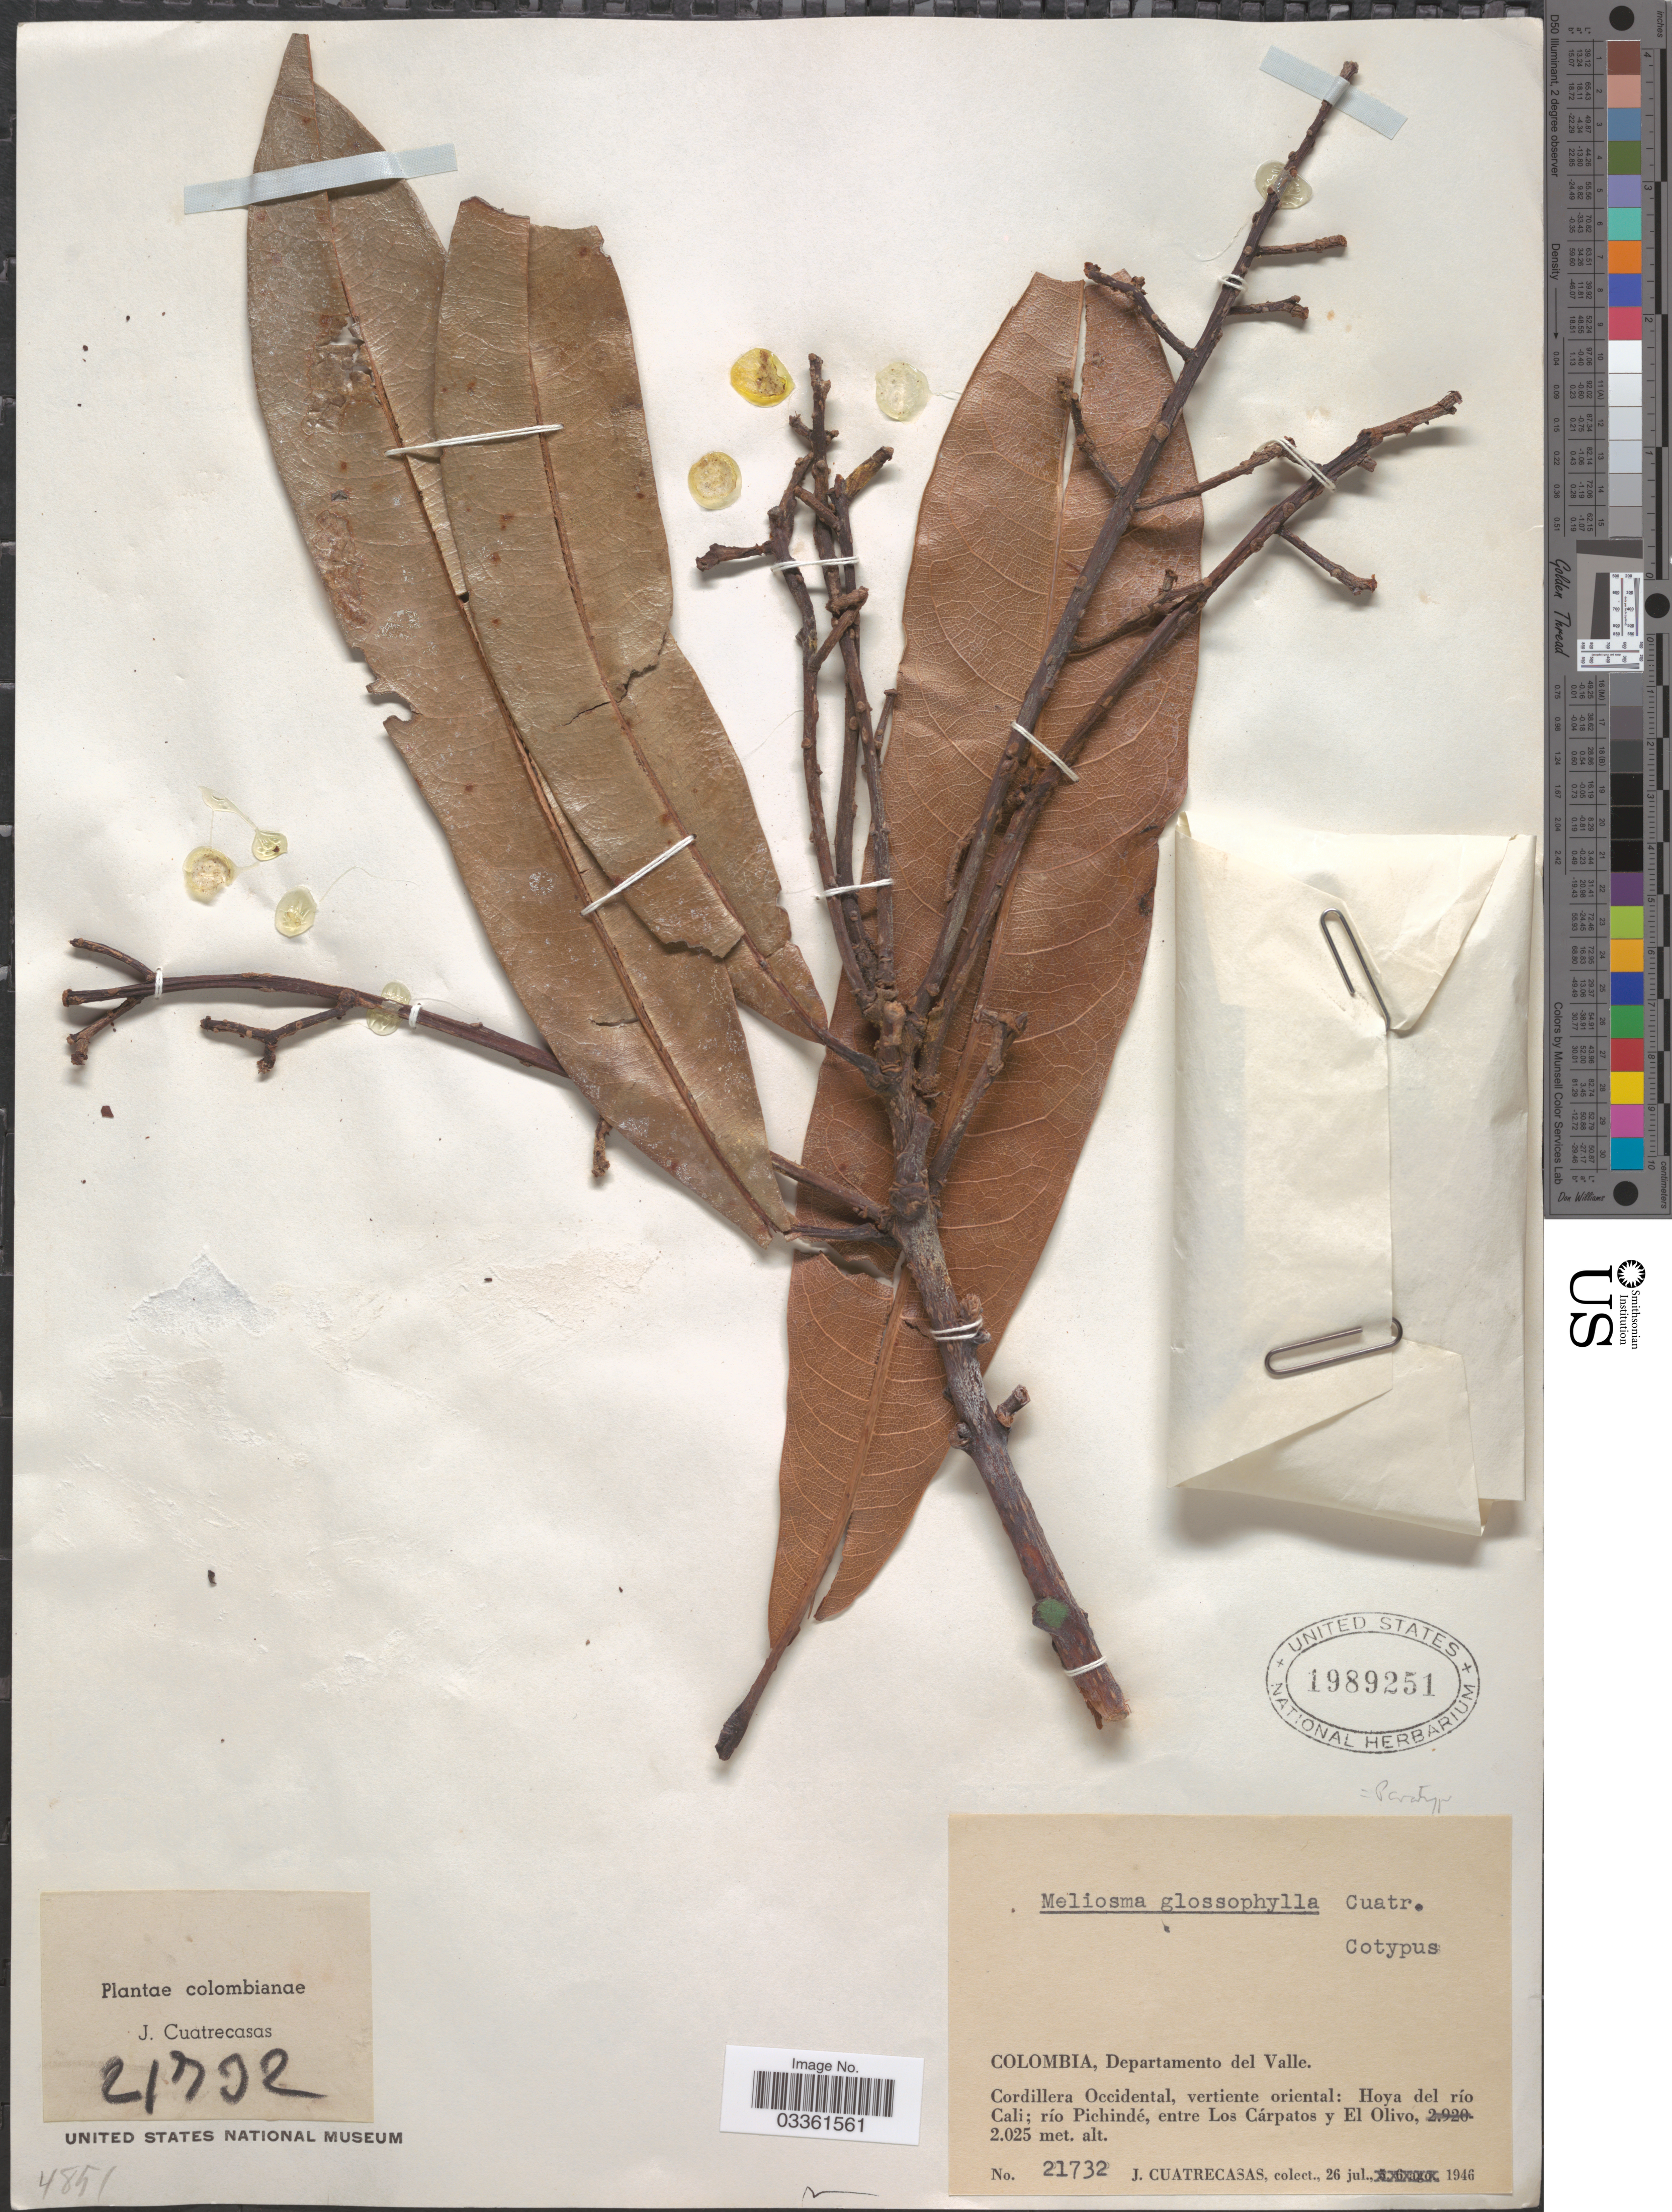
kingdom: Plantae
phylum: Tracheophyta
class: Magnoliopsida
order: Proteales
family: Sabiaceae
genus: Meliosma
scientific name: Meliosma glossophylla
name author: Cuatrec.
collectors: J. Cuatrecasas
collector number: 21732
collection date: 1946-07-26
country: Colombia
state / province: Valle del Cauca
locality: Departamento del Valle. Cordillera Occidental, vertiente oriental: Hoya del río Cali; río Pichindé, entre Los Cárpatos y El Olivo.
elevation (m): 2025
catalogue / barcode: US 1989251